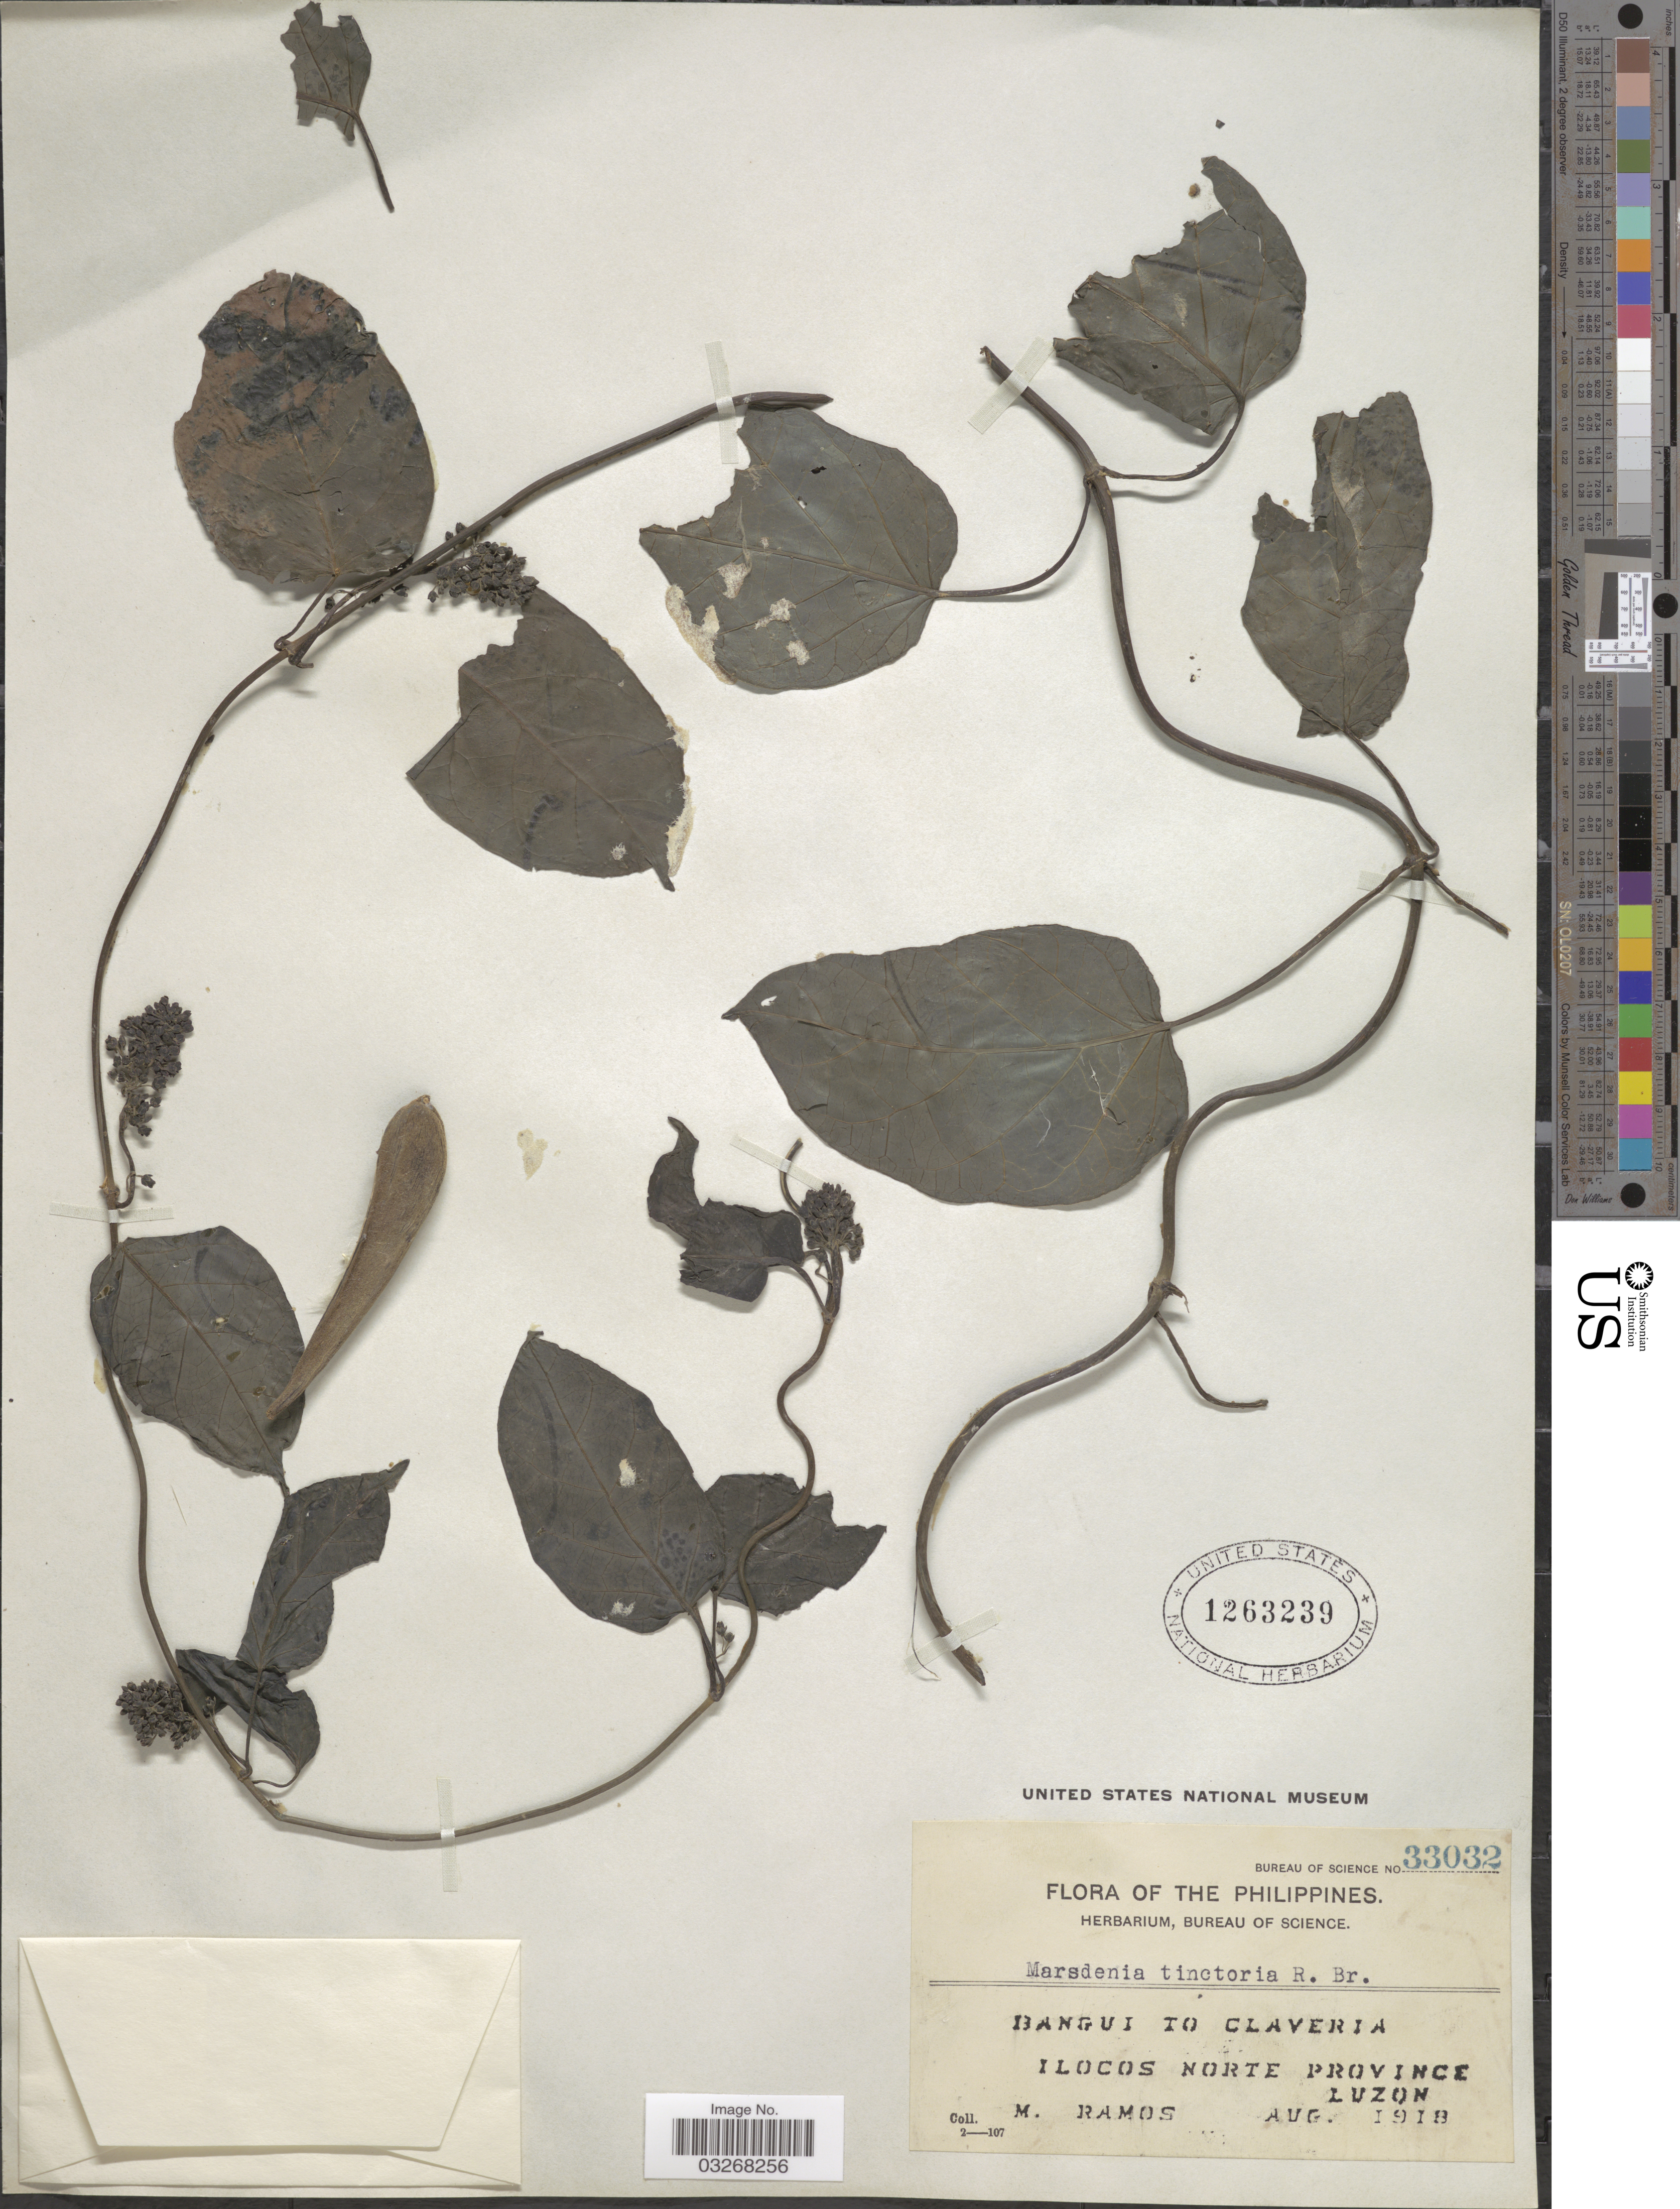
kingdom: Plantae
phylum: Tracheophyta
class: Magnoliopsida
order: Gentianales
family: Apocynaceae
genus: Marsdenia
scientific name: Marsdenia tinctoria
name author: (Roxb.) R. Br.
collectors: M. Ramos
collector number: Bureau of Science 33032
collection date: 1918-08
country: Philippines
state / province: Ilocos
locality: Bangui to Claveria. Ilocos Norte Province. Luzon.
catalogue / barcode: US 1263239